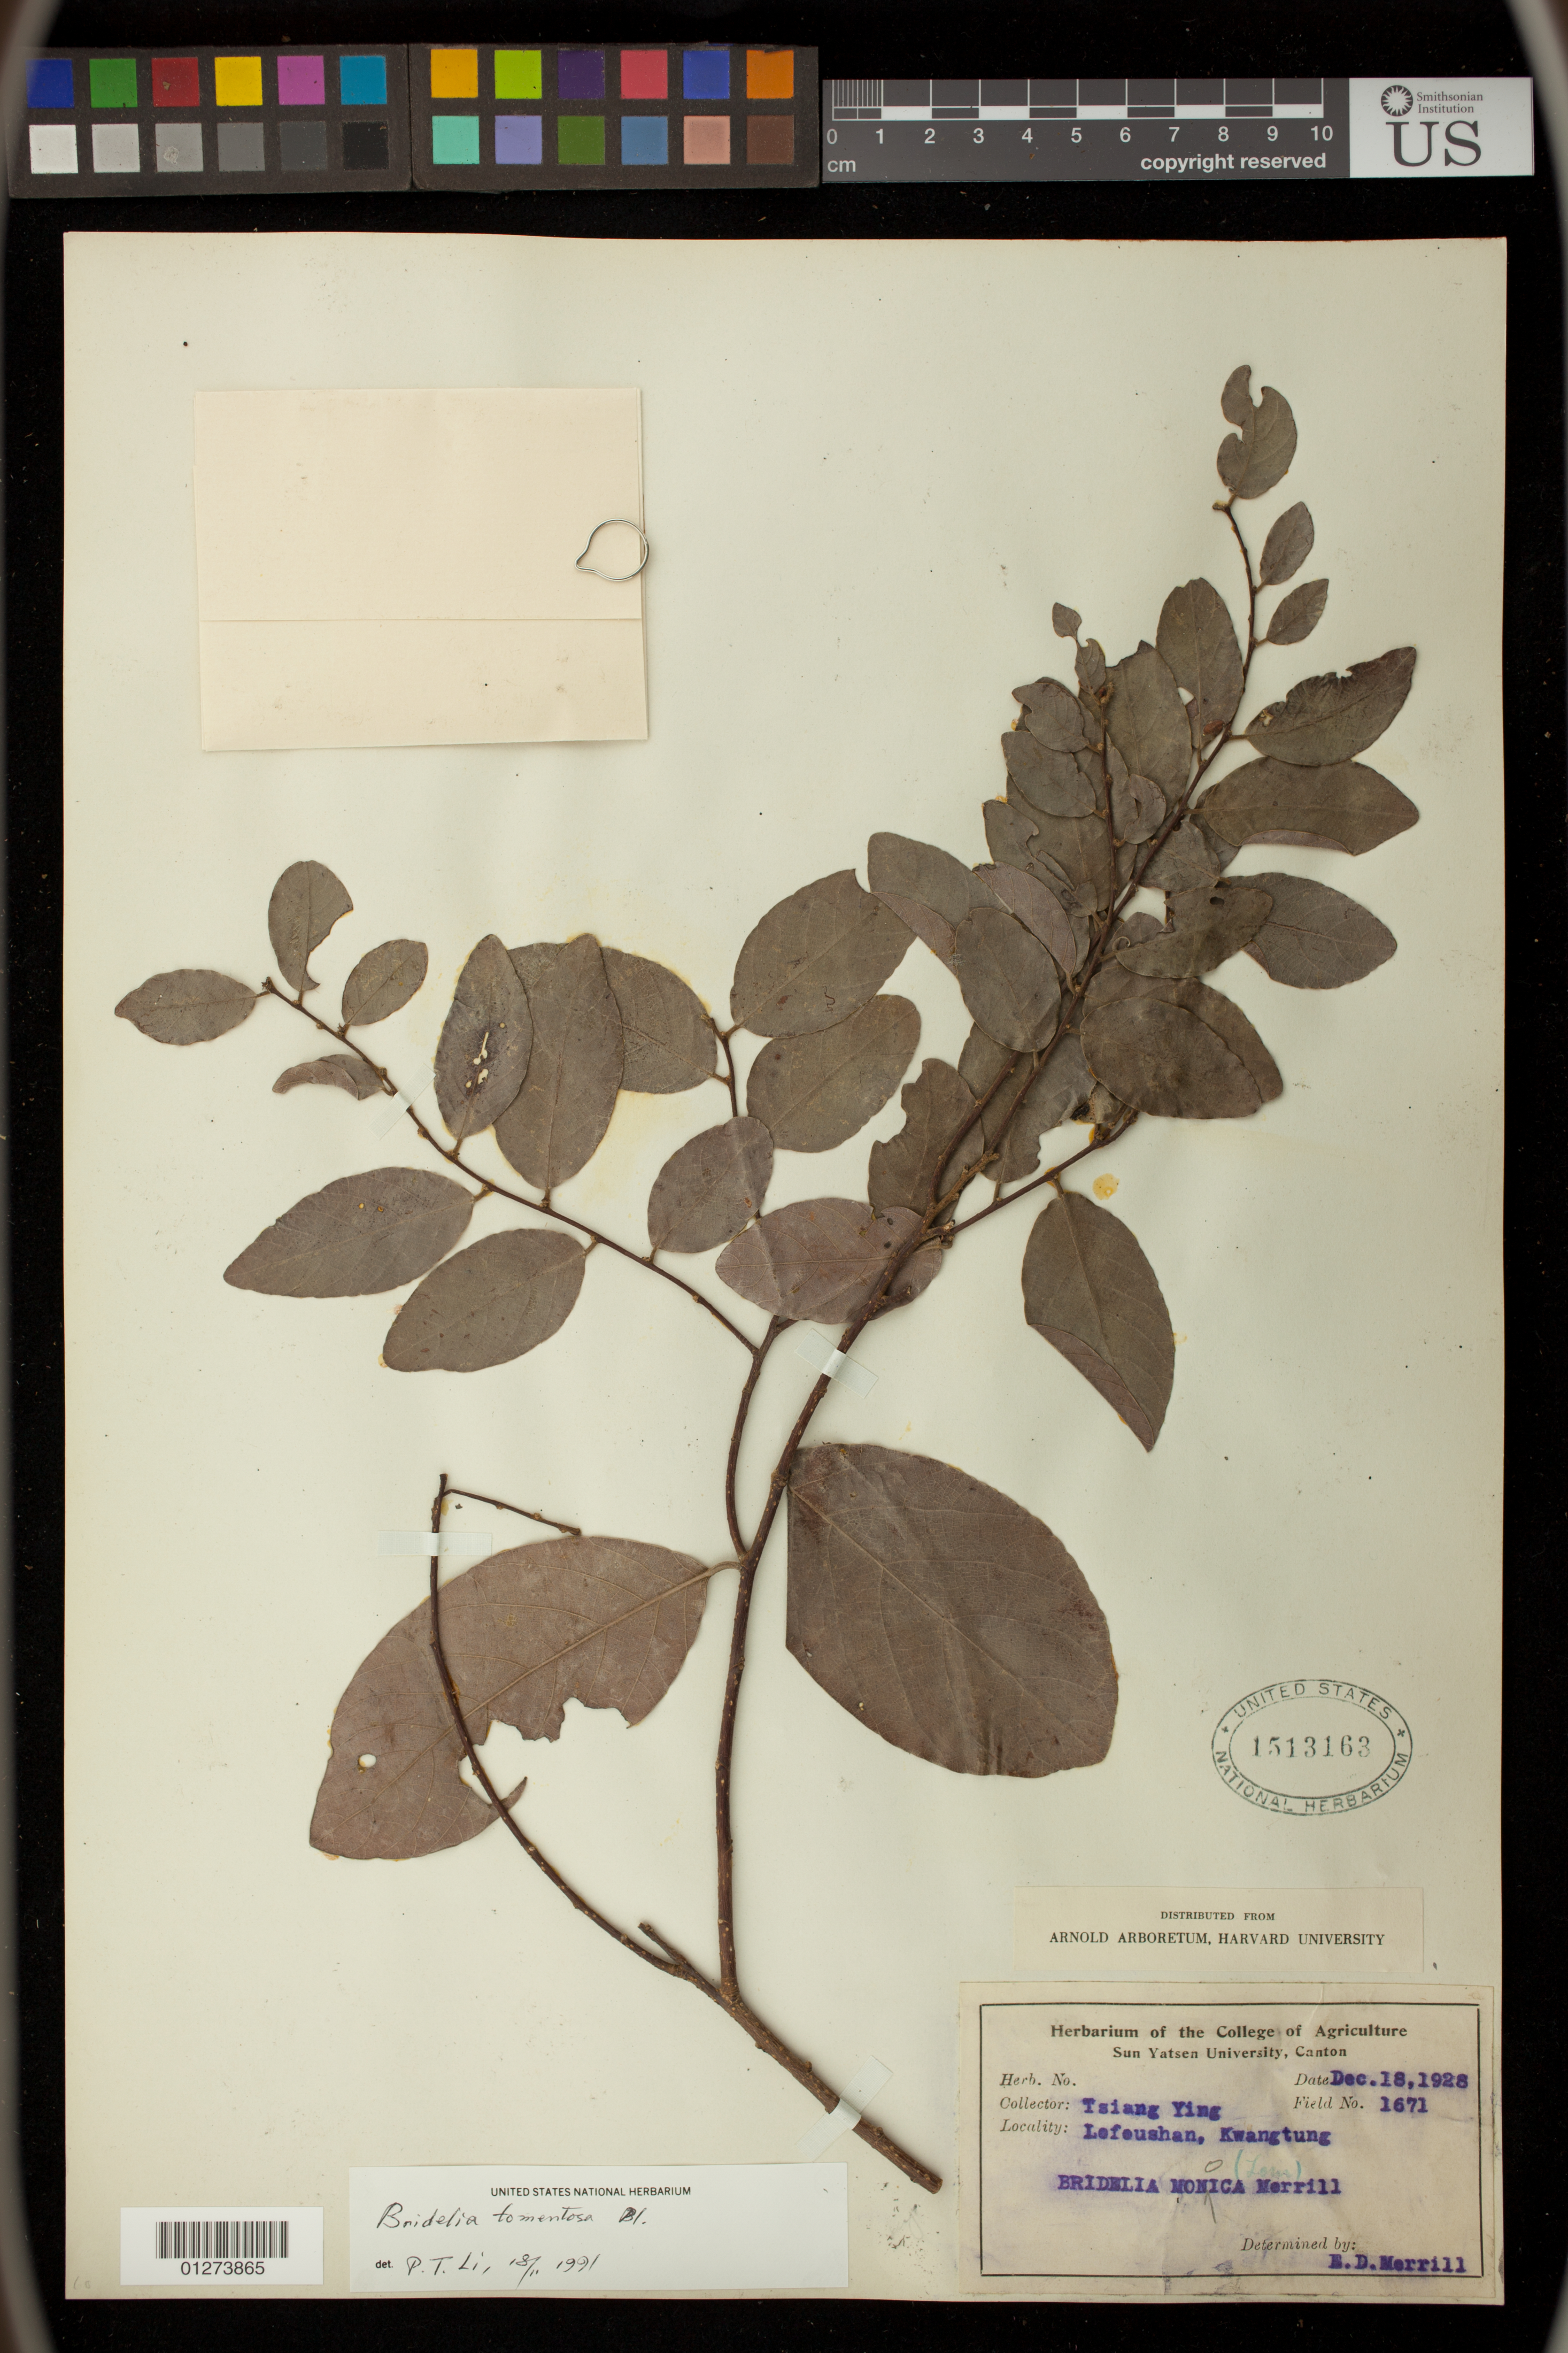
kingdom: Plantae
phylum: Tracheophyta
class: Magnoliopsida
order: Malpighiales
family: Phyllanthaceae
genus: Bridelia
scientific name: Bridelia tomentosa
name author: Blume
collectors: Y. Tsiang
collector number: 1671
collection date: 1928-12-18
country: China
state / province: Guangdong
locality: Lofoushan, Kwangtung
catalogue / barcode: US 1513163